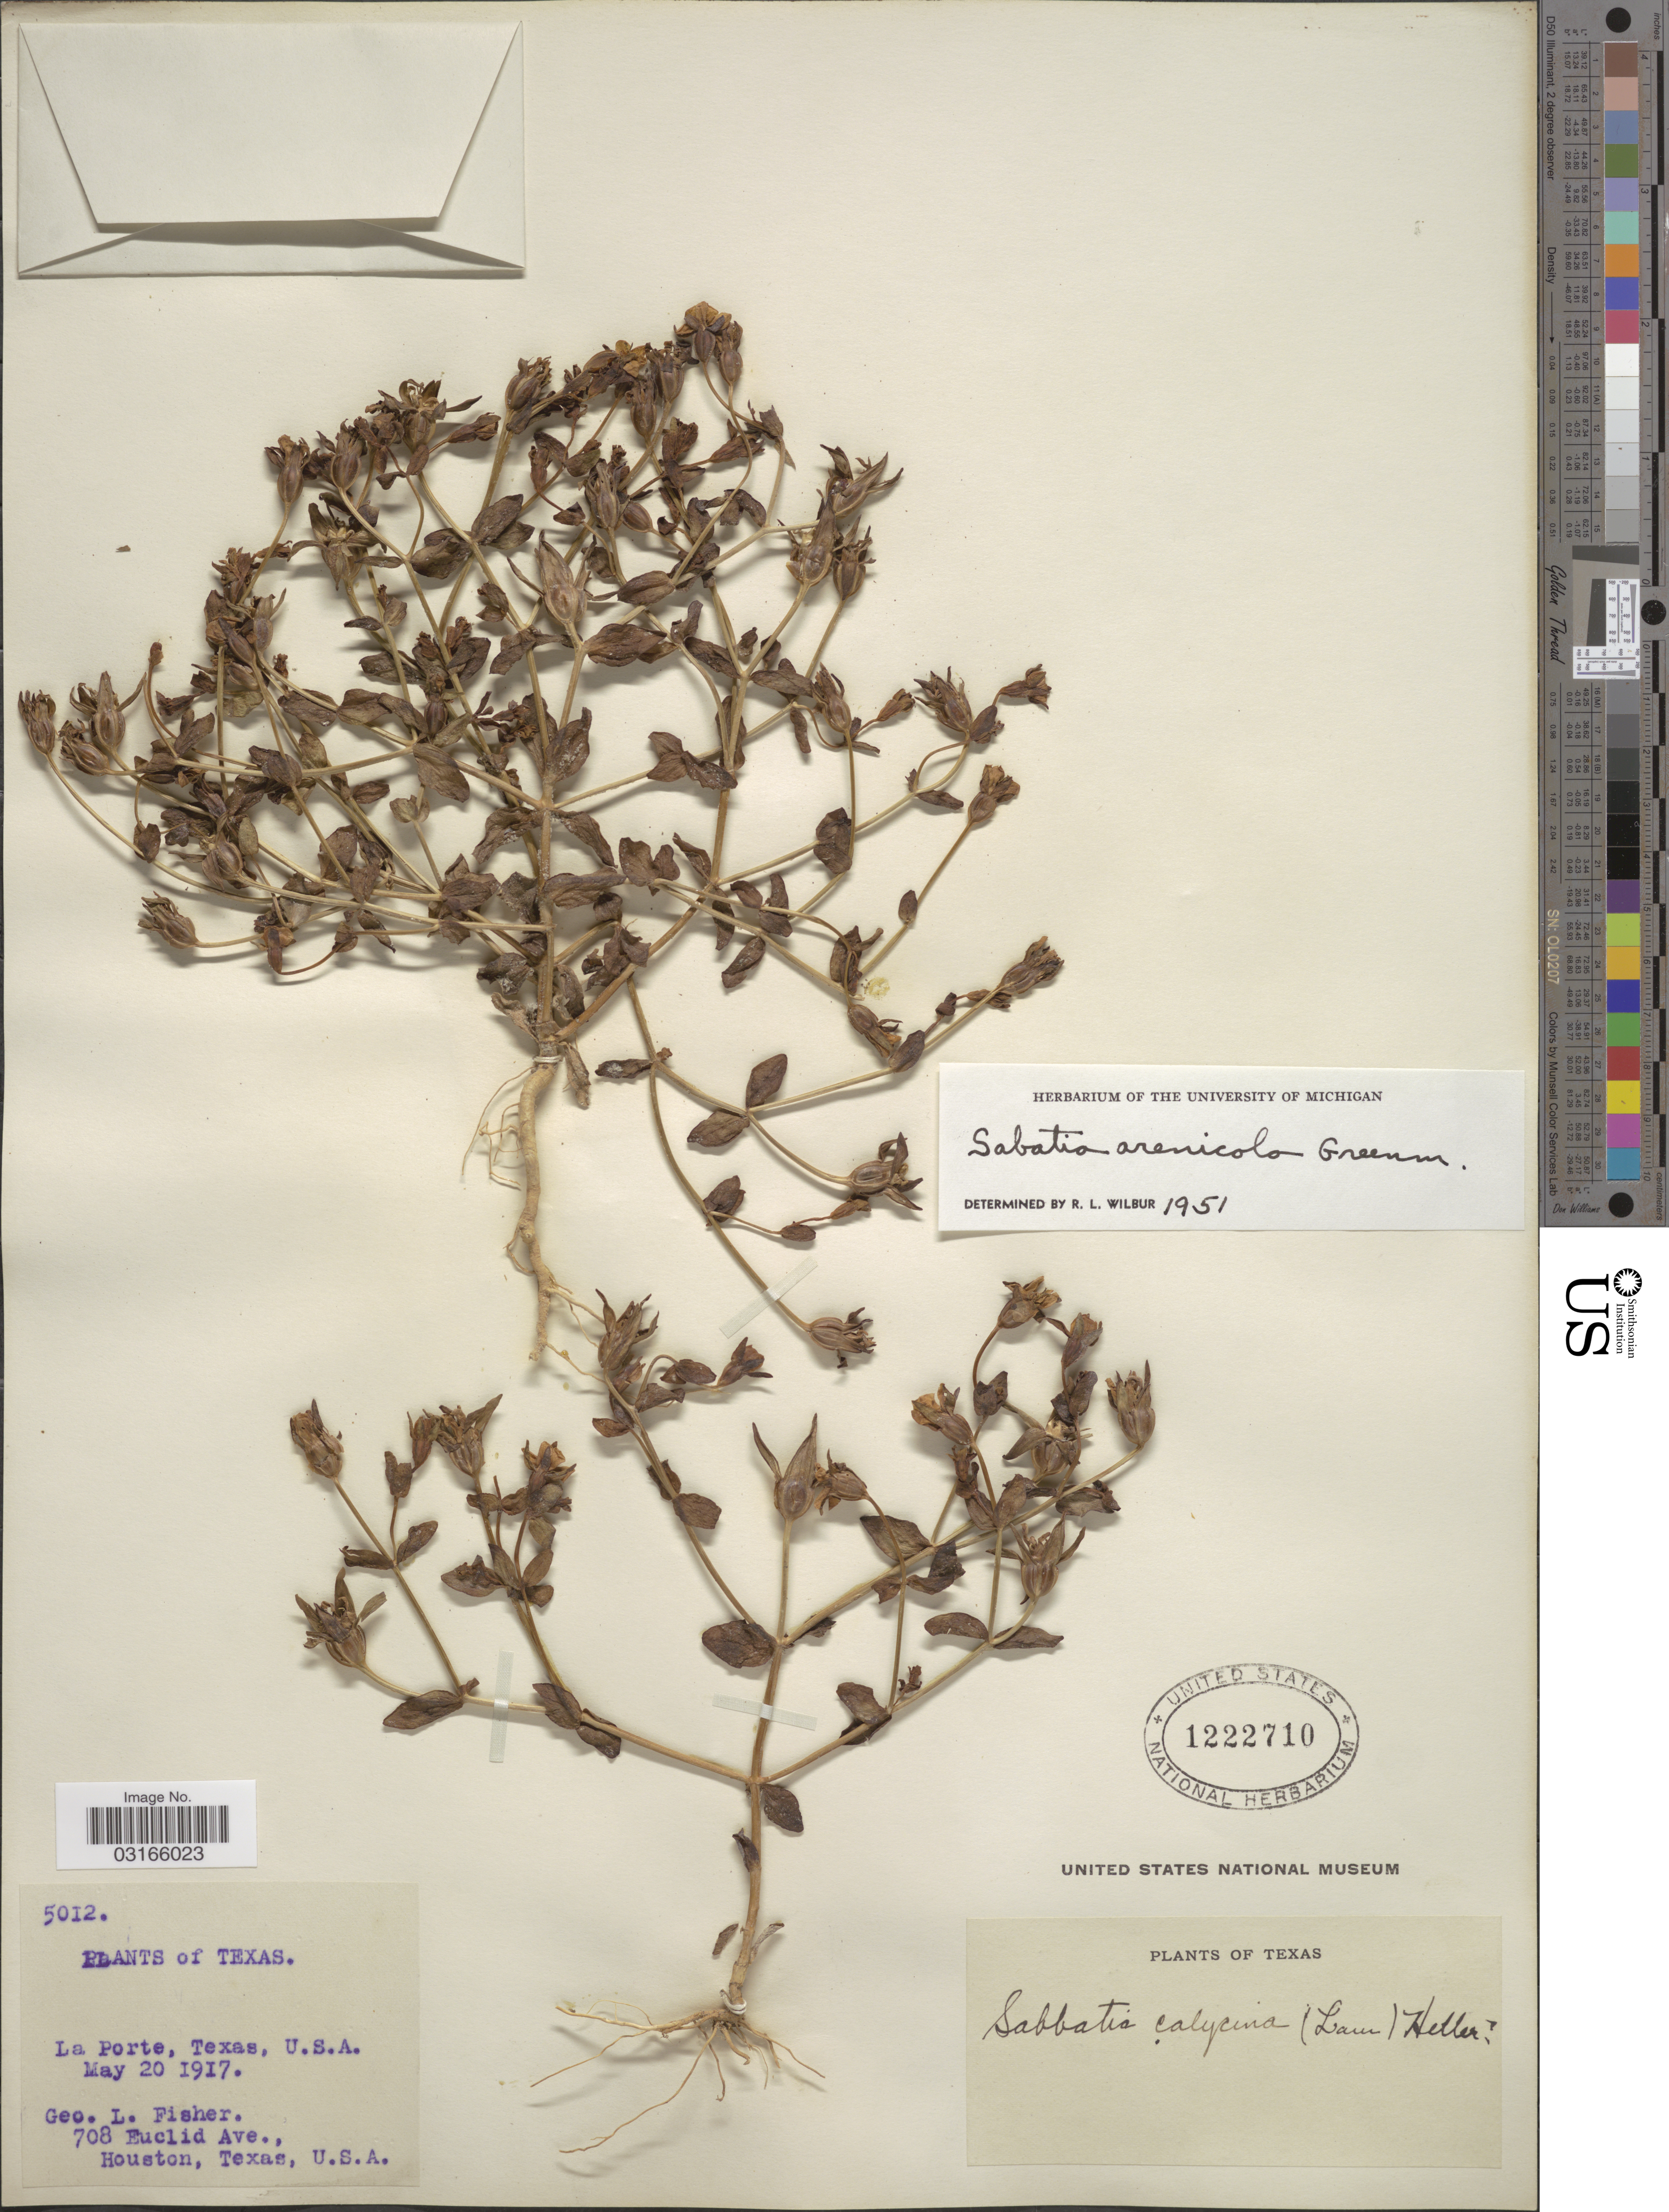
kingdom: Plantae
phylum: Tracheophyta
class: Magnoliopsida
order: Gentianales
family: Gentianaceae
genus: Sabatia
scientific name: Sabatia arenicola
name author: Greenm.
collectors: G. L. Fisher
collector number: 5012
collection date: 1917-05-20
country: United States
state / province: Texas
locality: La Porte.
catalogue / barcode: US 1222710